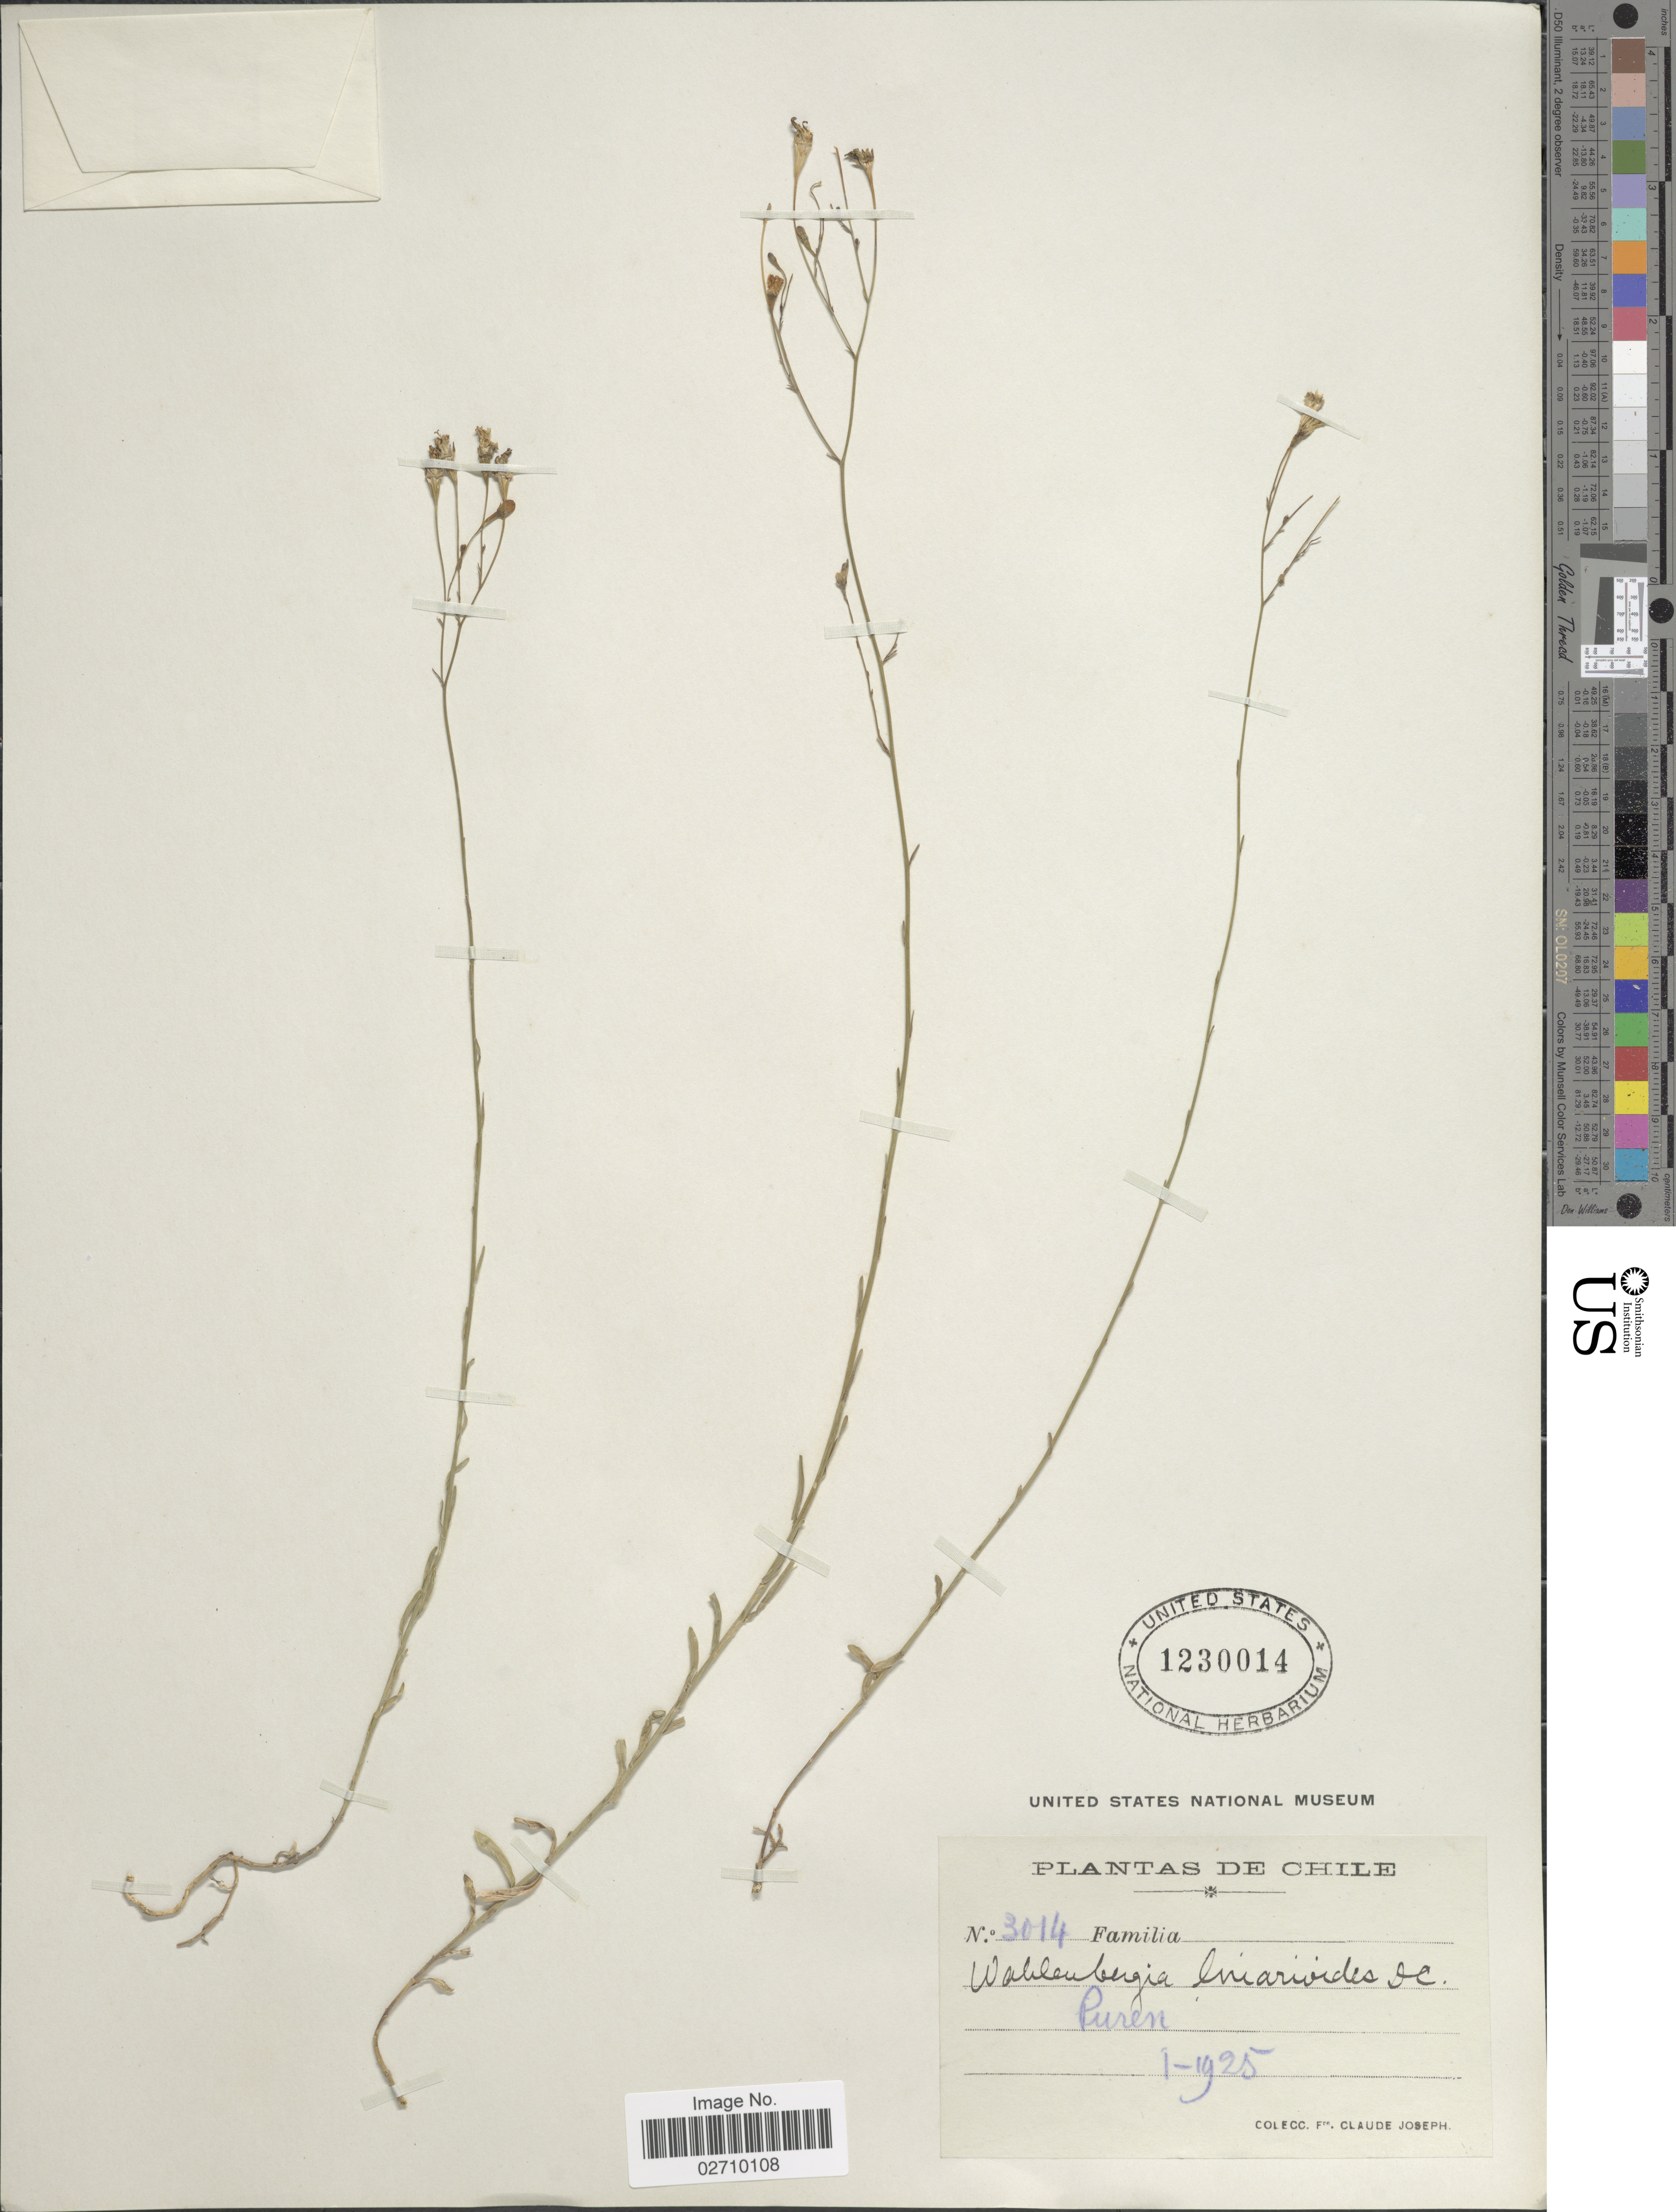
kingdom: Plantae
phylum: Tracheophyta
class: Magnoliopsida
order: Asterales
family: Campanulaceae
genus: Wahlenbergia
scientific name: Wahlenbergia linarioides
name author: (Lam.) A. DC.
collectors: Bro. Claude-Joseph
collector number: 3014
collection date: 1925-01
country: Chile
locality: Puren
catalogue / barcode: US 1230014